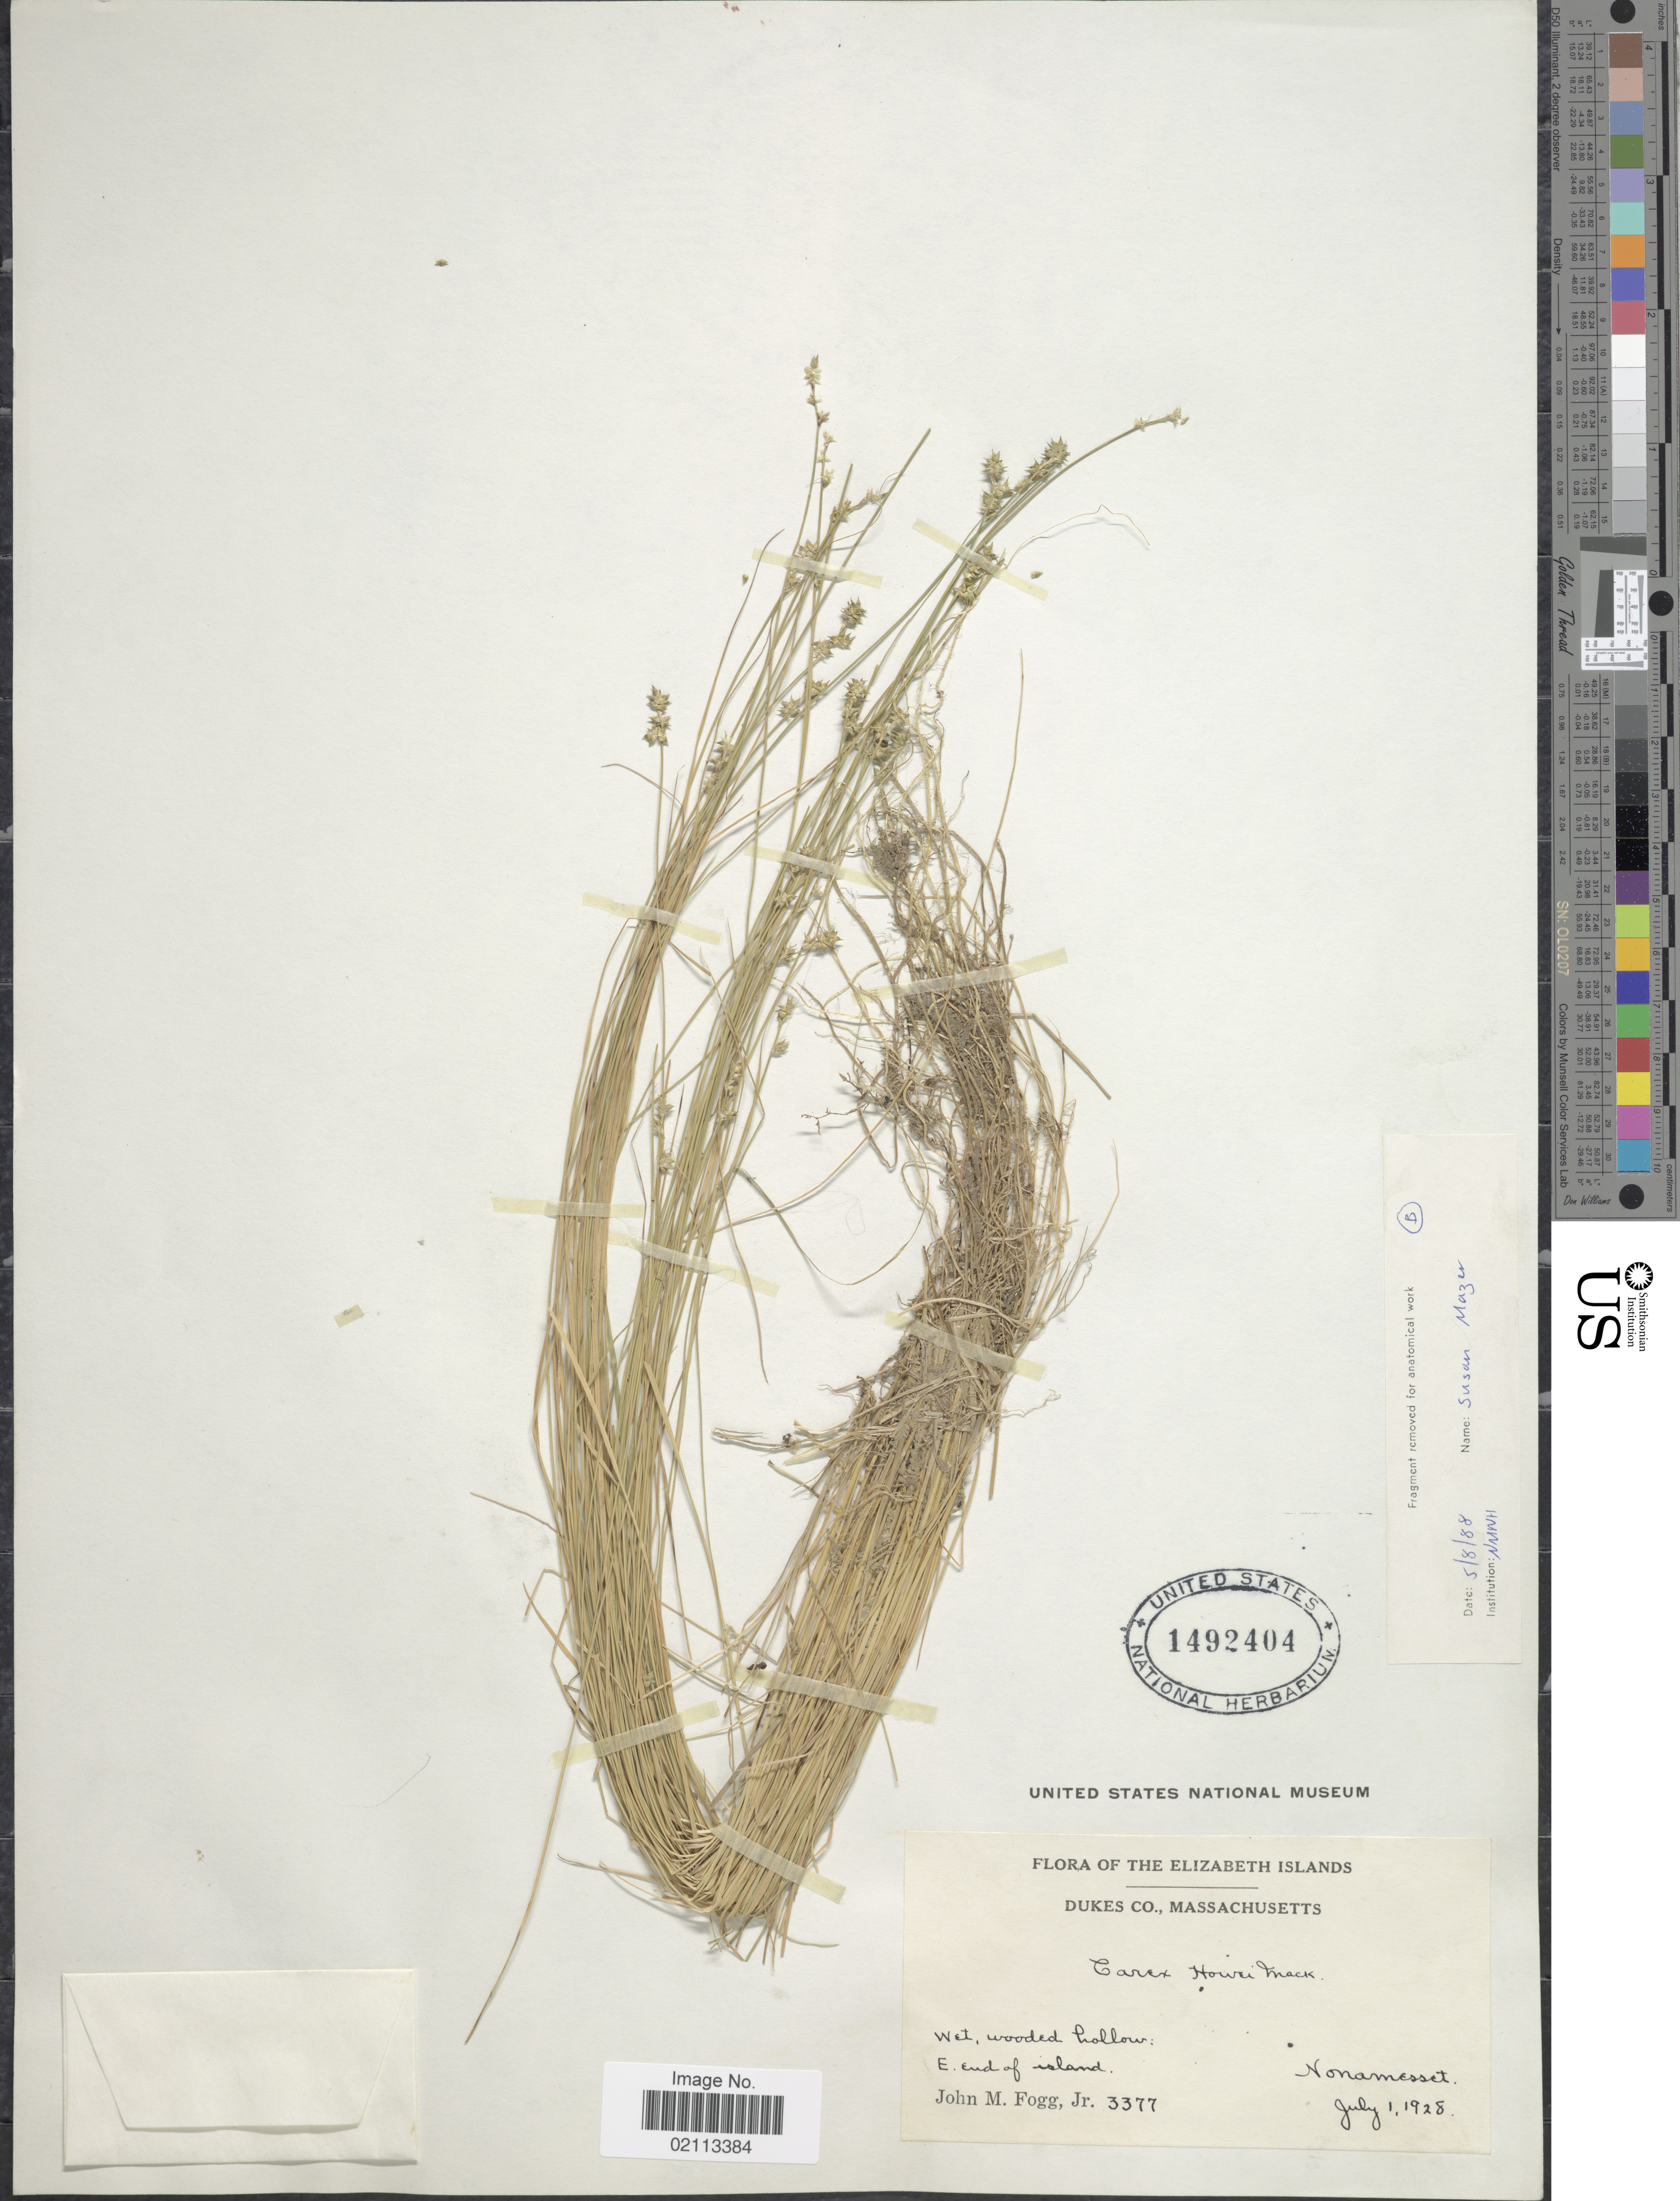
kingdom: Plantae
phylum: Tracheophyta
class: Liliopsida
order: Poales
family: Cyperaceae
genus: Carex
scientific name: Carex howei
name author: Mack.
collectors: J. Fogg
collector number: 3377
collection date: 1928-07-01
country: United States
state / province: Massachusetts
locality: The Elizabeth Islands, Dukes Co, Wet, wooded hollow: E end of island, Nonamesset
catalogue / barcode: US 1492404